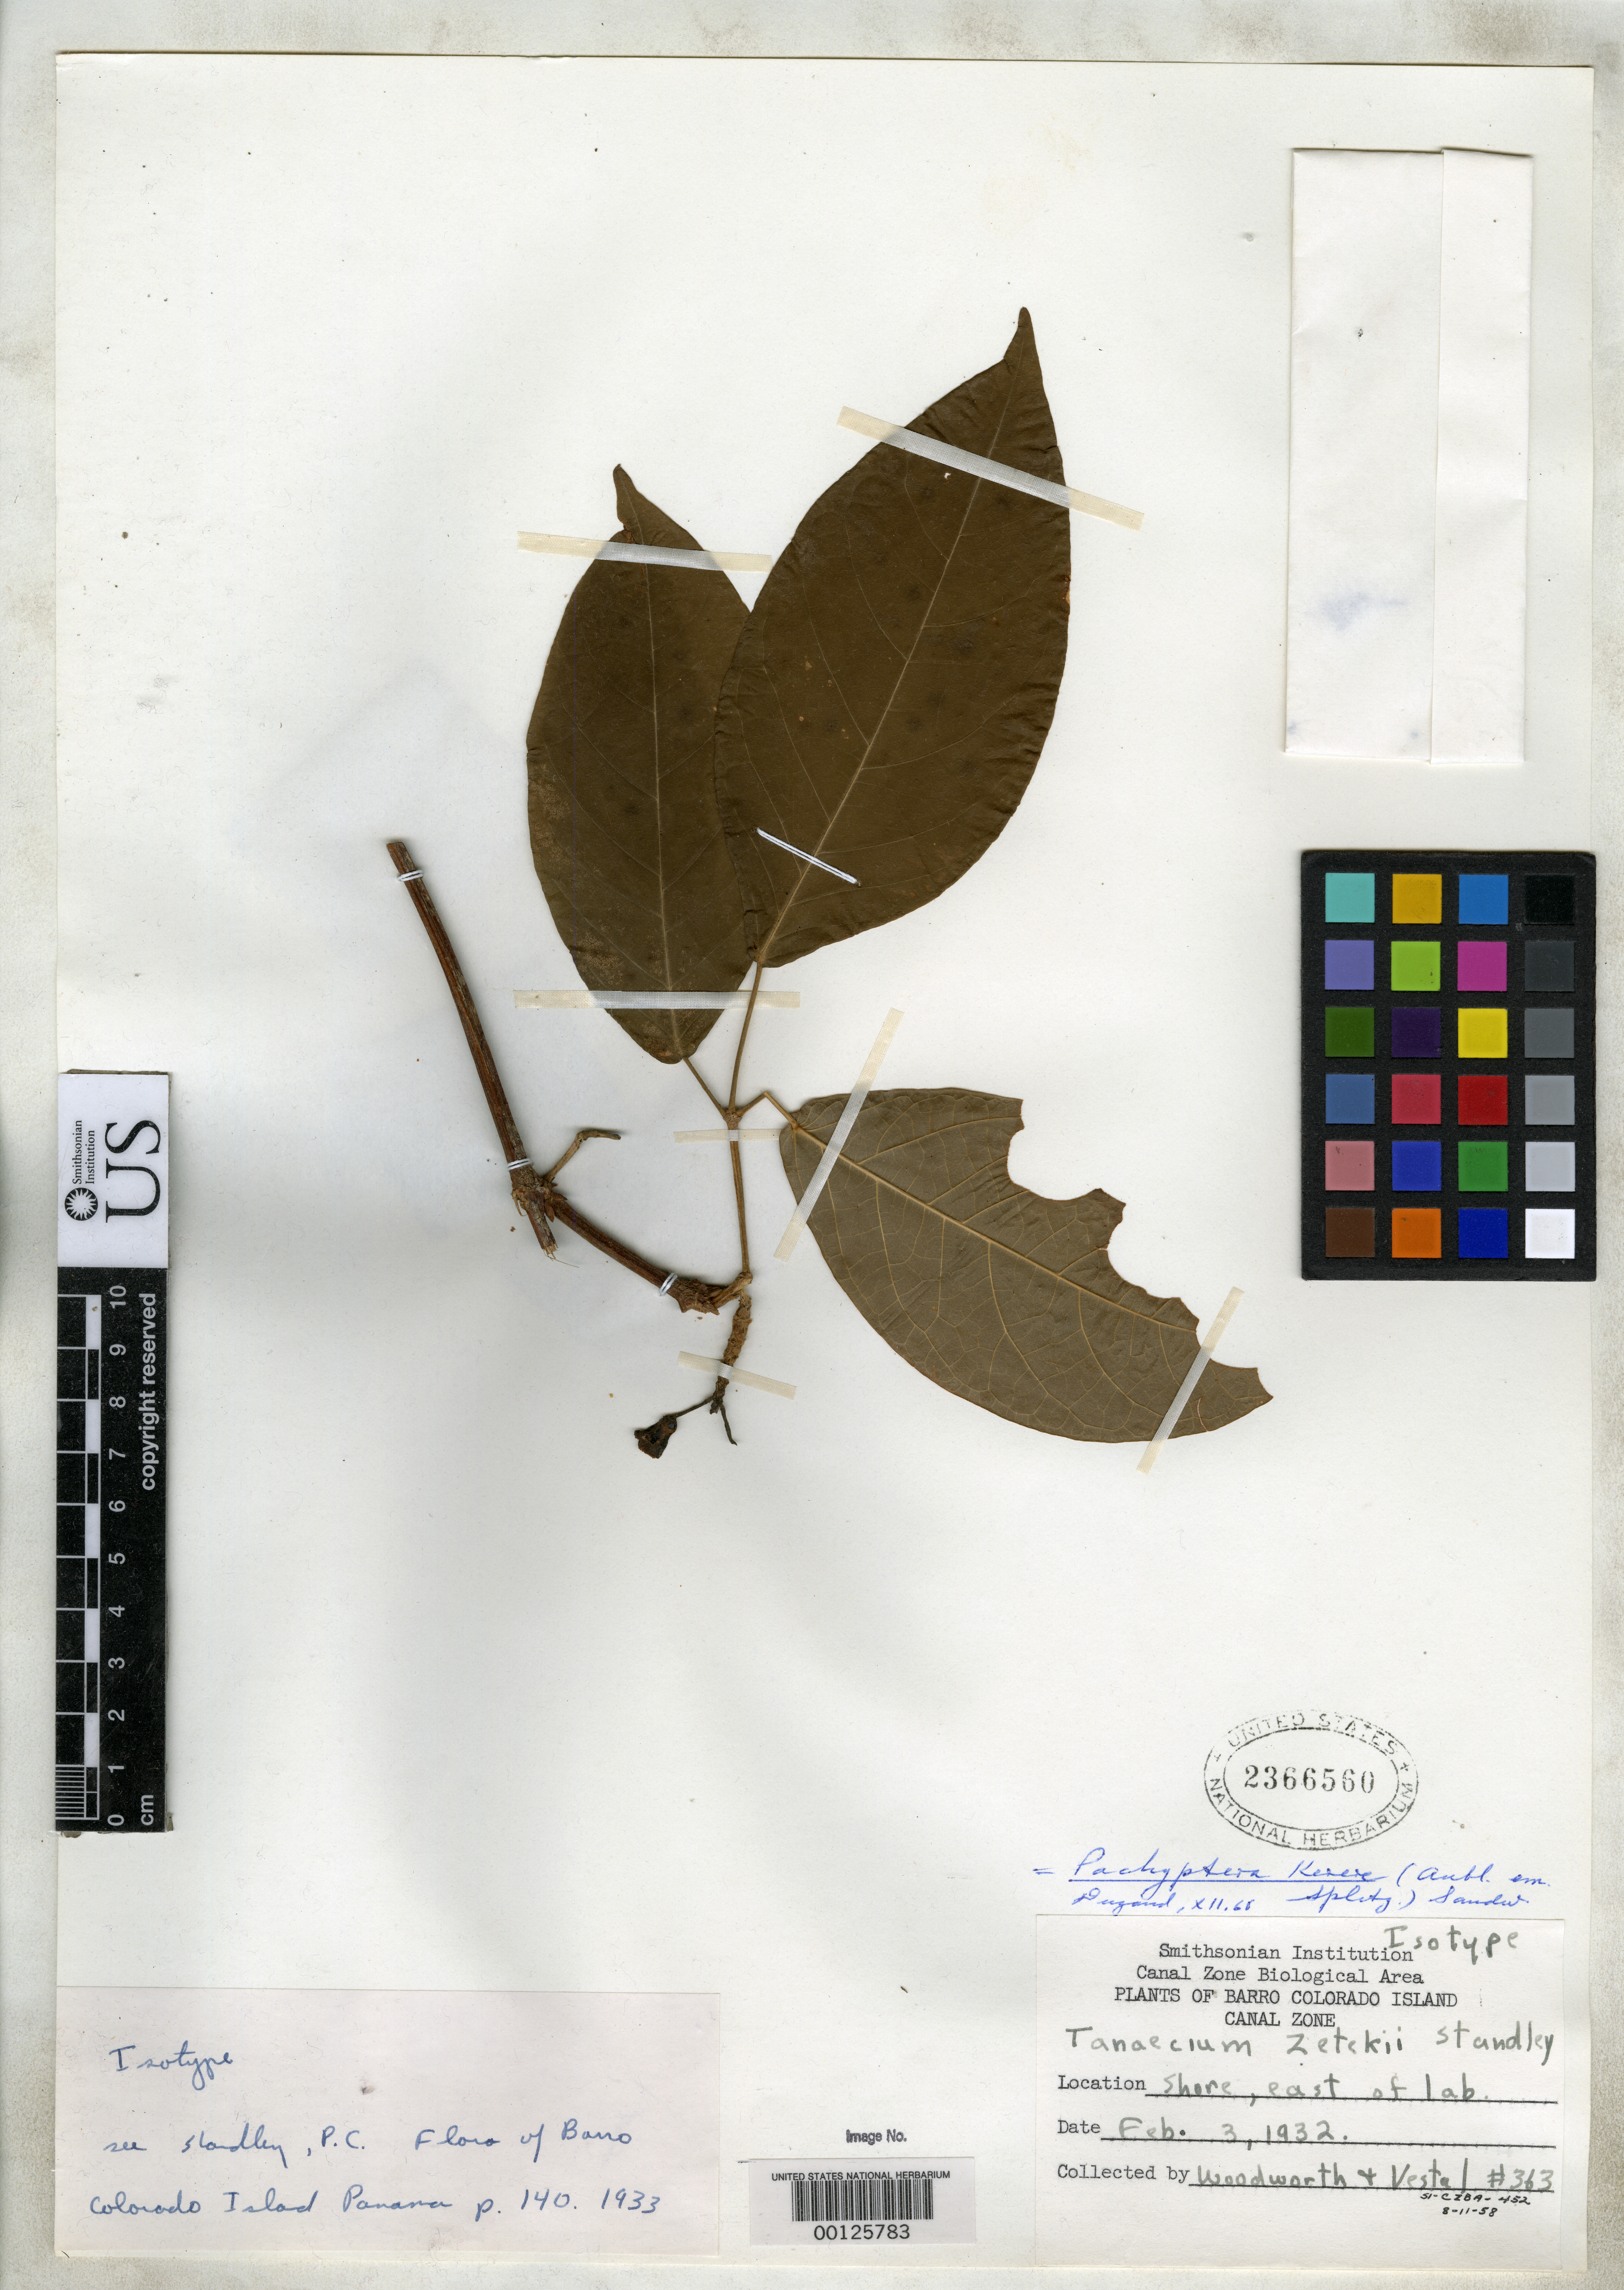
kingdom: Plantae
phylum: Tracheophyta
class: Magnoliopsida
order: Lamiales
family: Bignoniaceae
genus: Tanaecium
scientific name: Tanaecium zetekii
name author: Standl.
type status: Isotype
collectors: R. Woodworth & P. Vestal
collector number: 363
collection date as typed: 03 Feb 1932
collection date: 1932-02-03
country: Panama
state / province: Panamá Oeste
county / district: Canal Zone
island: Barro Colorado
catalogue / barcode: US 2366560